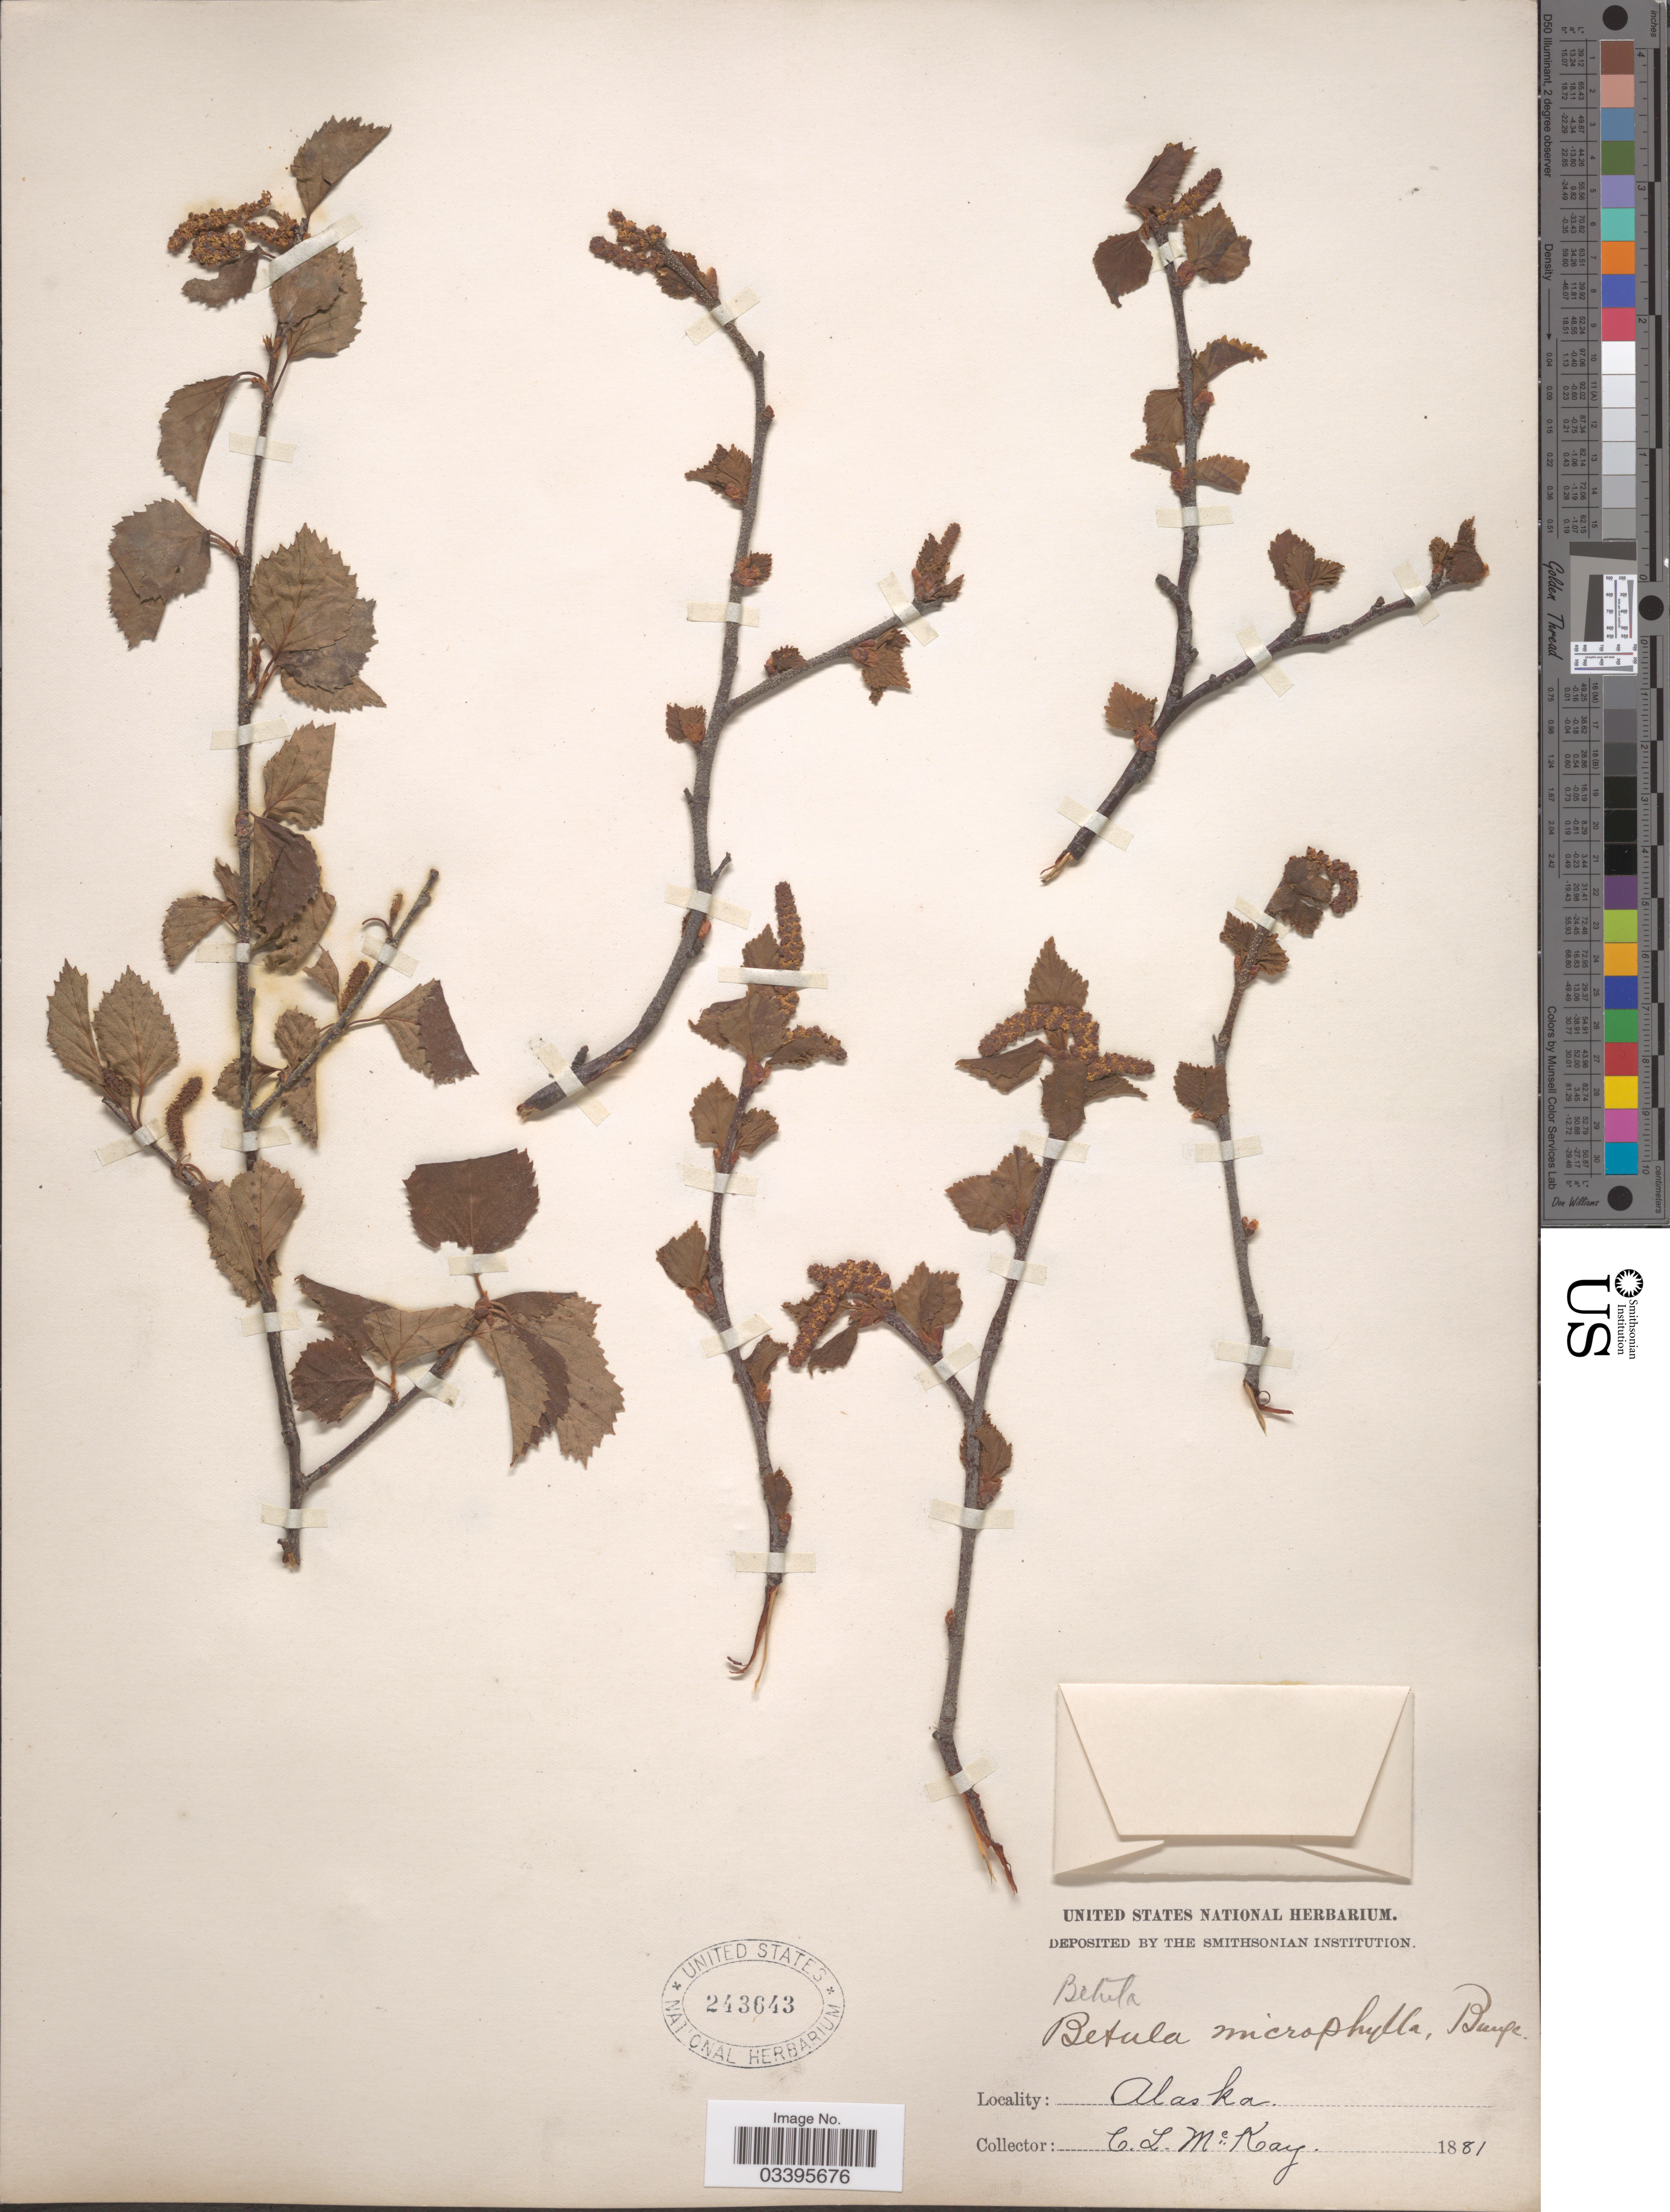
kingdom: Plantae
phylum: Tracheophyta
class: Magnoliopsida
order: Fagales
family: Betulaceae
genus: Betula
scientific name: Betula kenaica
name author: W.H. Evans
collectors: C. McKay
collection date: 1881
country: United States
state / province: Alaska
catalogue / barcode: US 243643